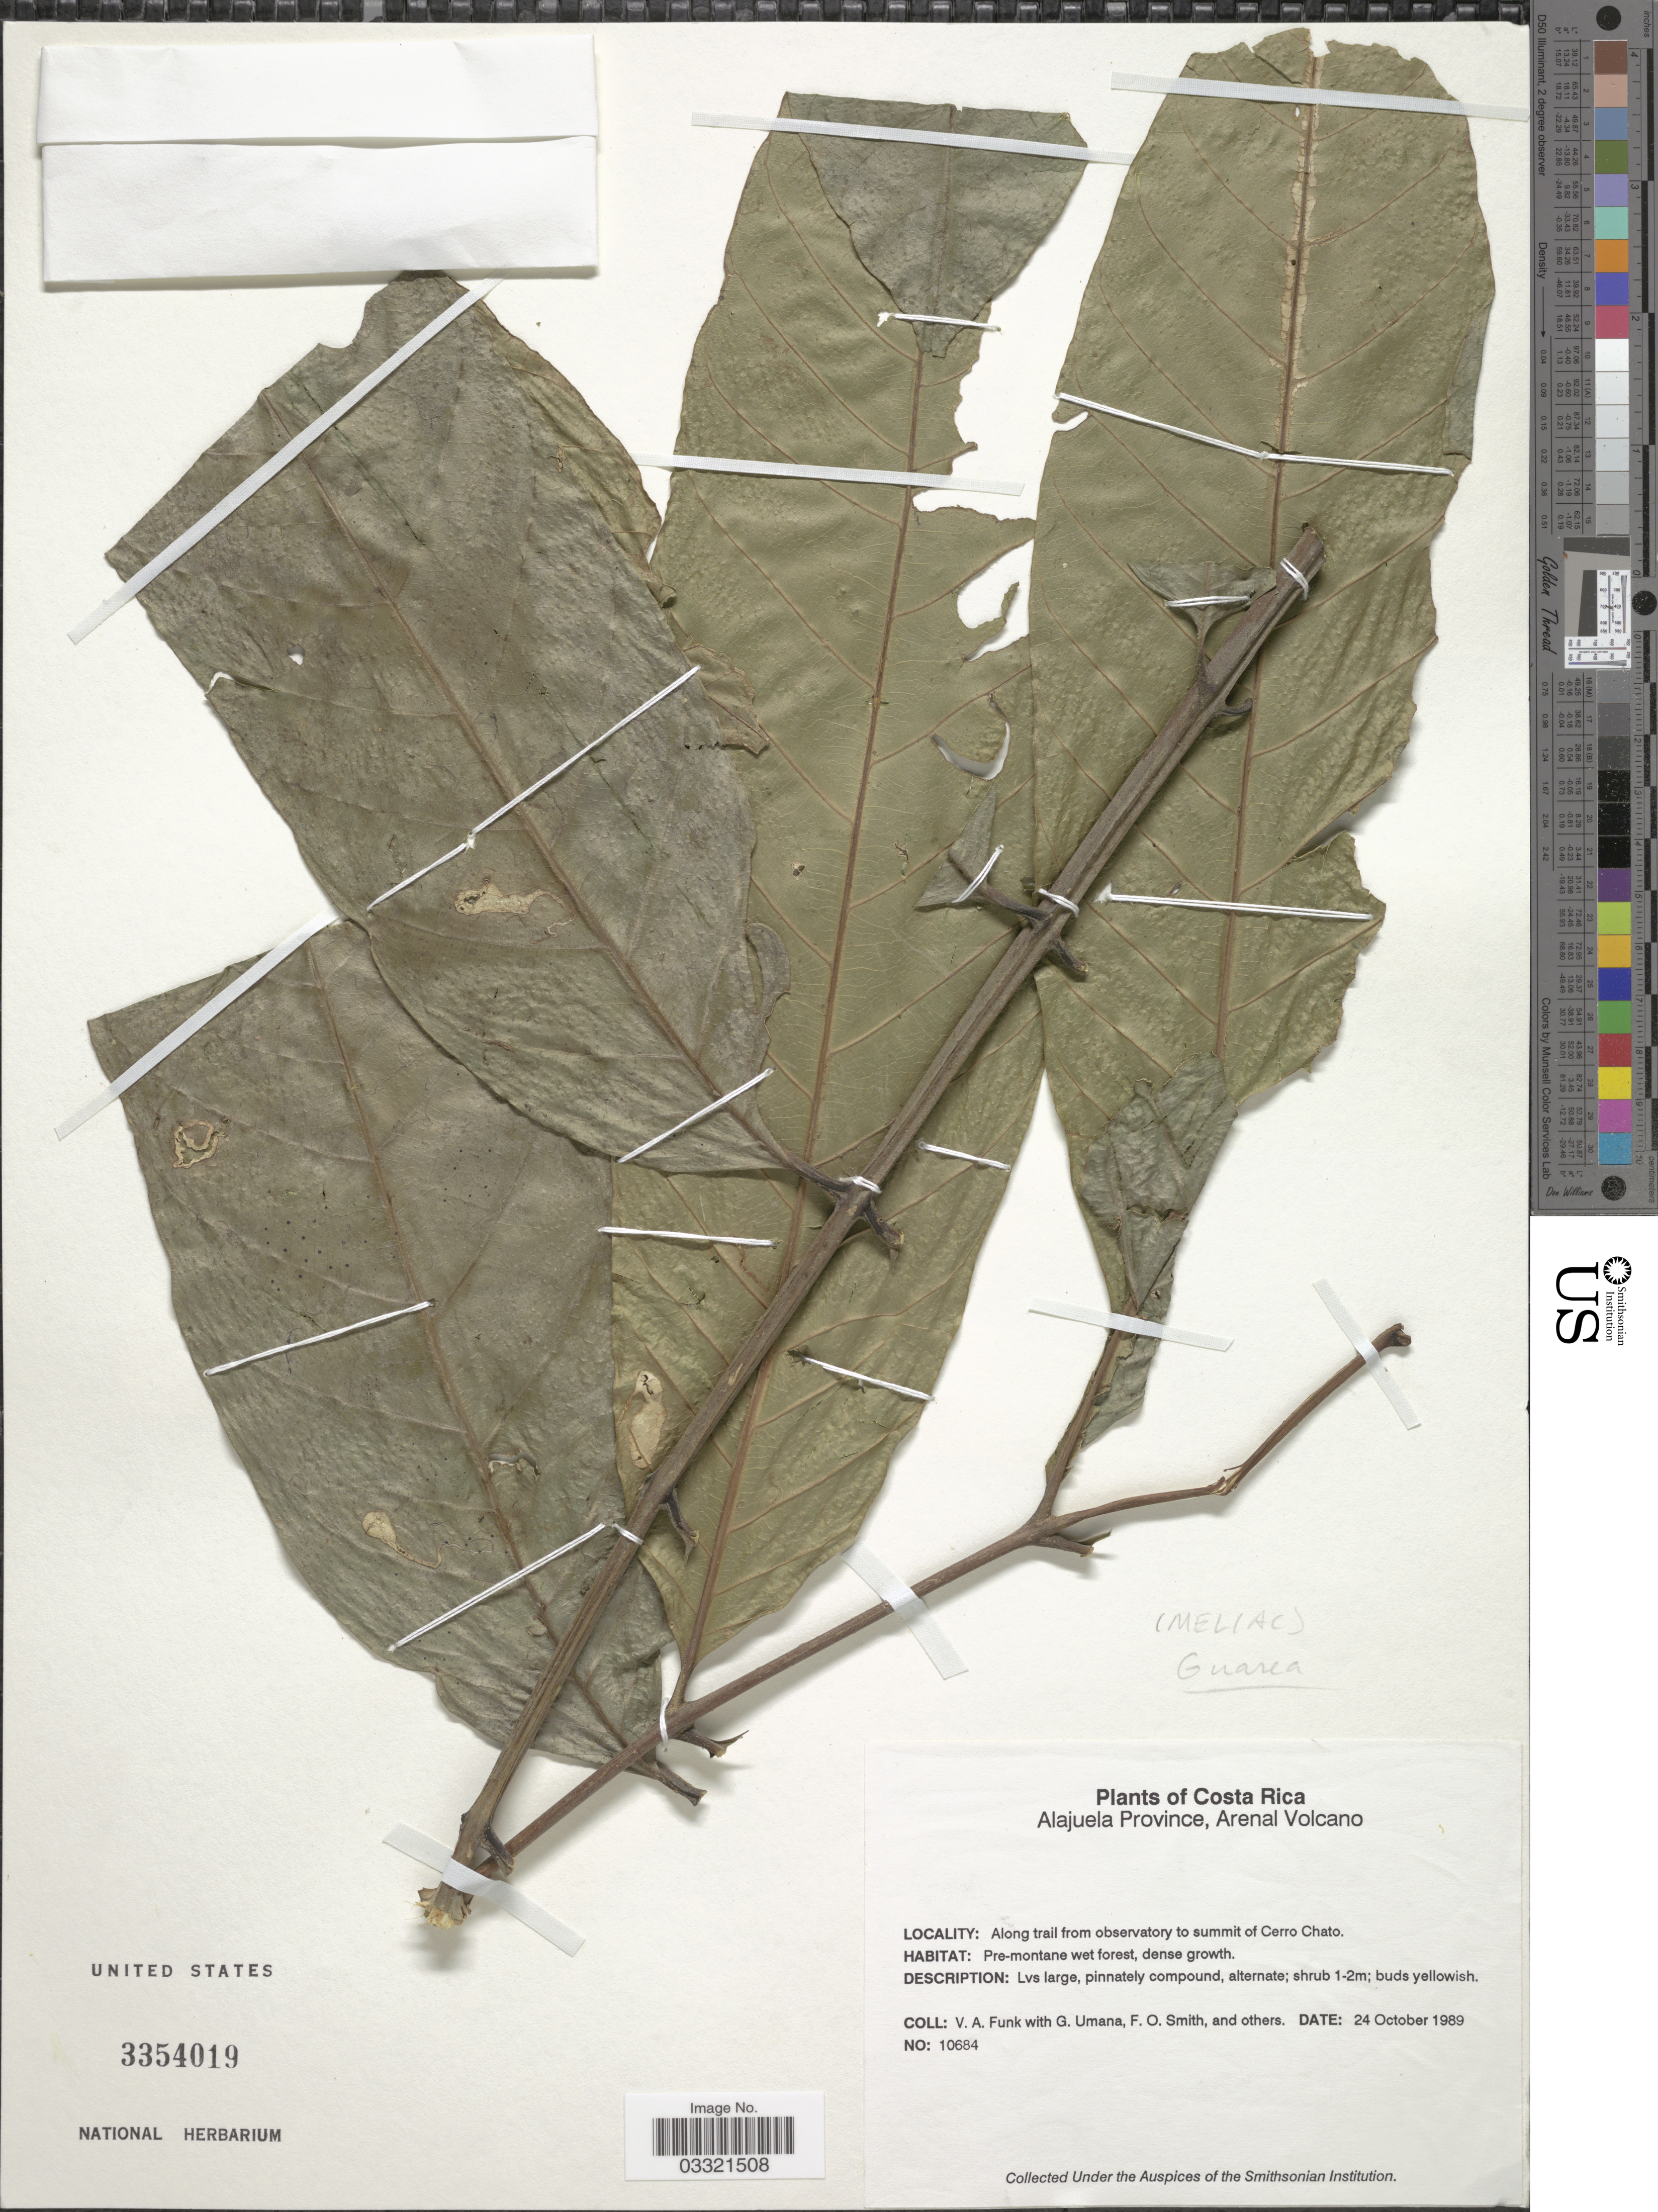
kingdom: Plantae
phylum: Tracheophyta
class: Magnoliopsida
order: Sapindales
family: Meliaceae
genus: Guarea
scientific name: Guarea sp.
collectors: V. Funk, G. Umana, F. Smith & et al.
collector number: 10684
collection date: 1989-10-24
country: Costa Rica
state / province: Alajuela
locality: Arenal Volcano. Along trail from observatory to summit of Cerro Chato.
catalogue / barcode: US 3354019